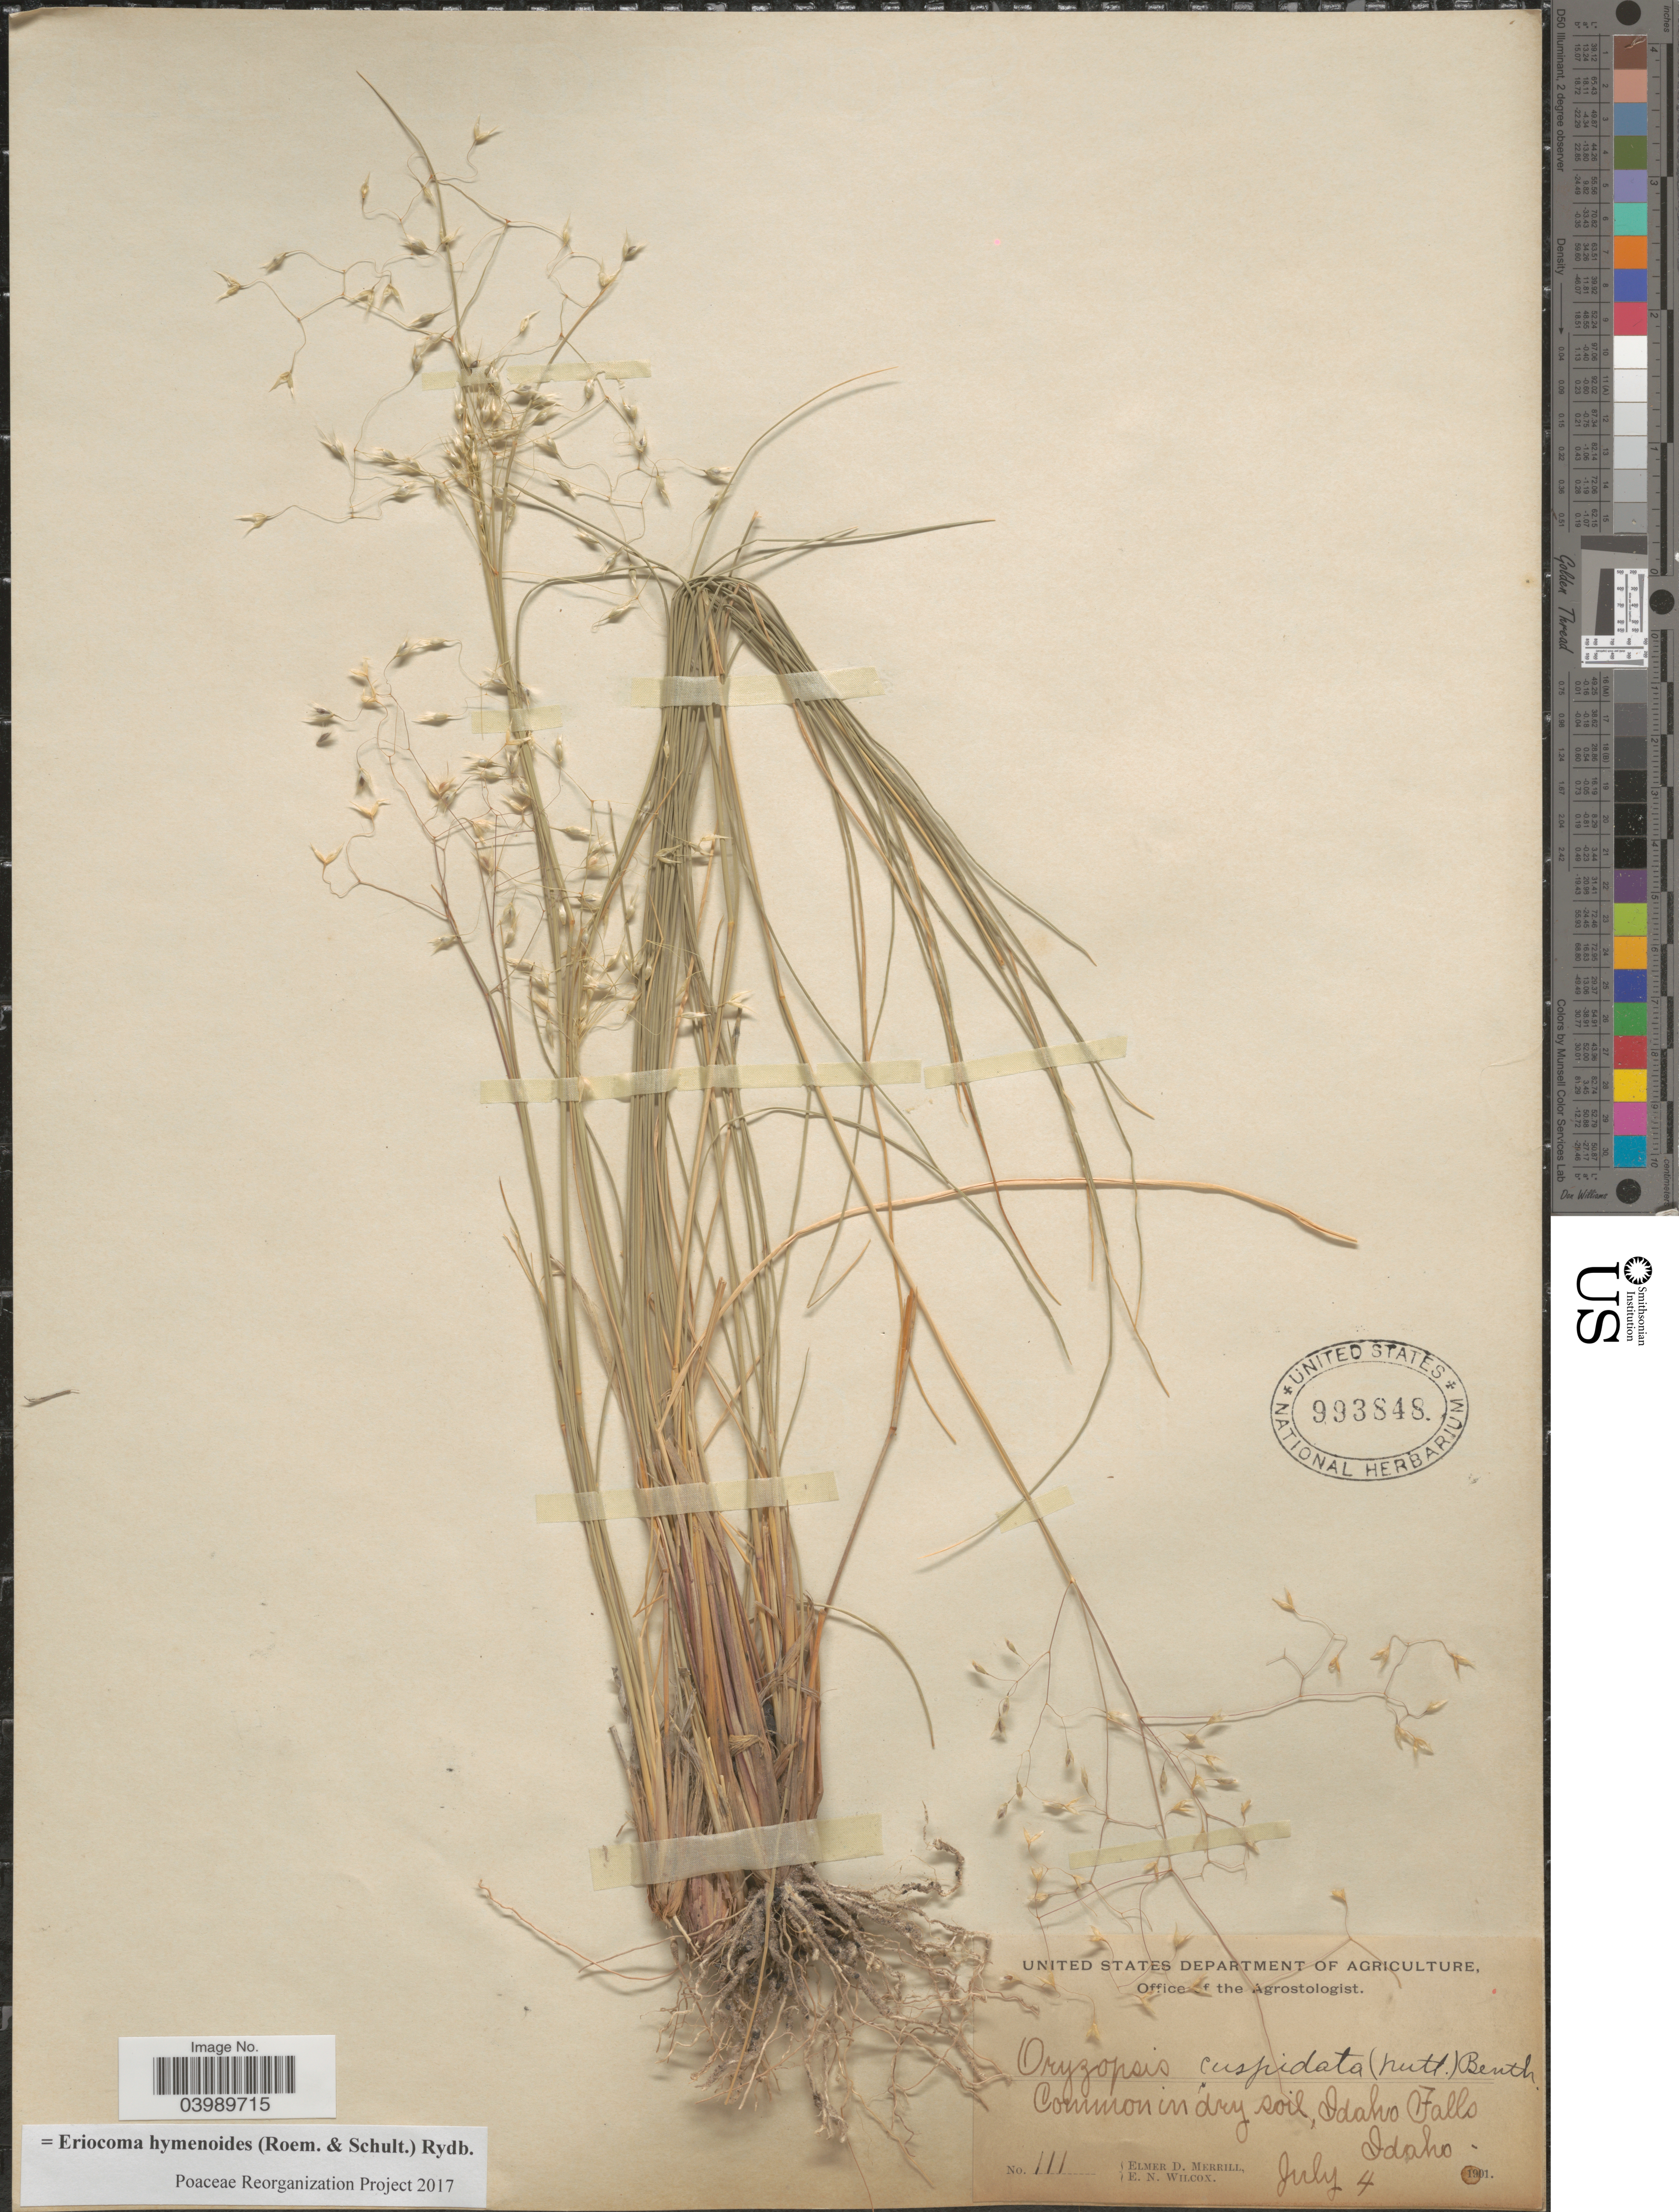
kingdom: Plantae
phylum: Tracheophyta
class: Liliopsida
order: Poales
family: Poaceae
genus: Eriocoma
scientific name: Eriocoma hymenoides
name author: (Roem. & Schult.) Rydb.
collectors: E. D. Merrill & E. Wilcox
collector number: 111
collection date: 1901-07-04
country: United States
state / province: Idaho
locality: Idaho Falls.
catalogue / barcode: US 993848